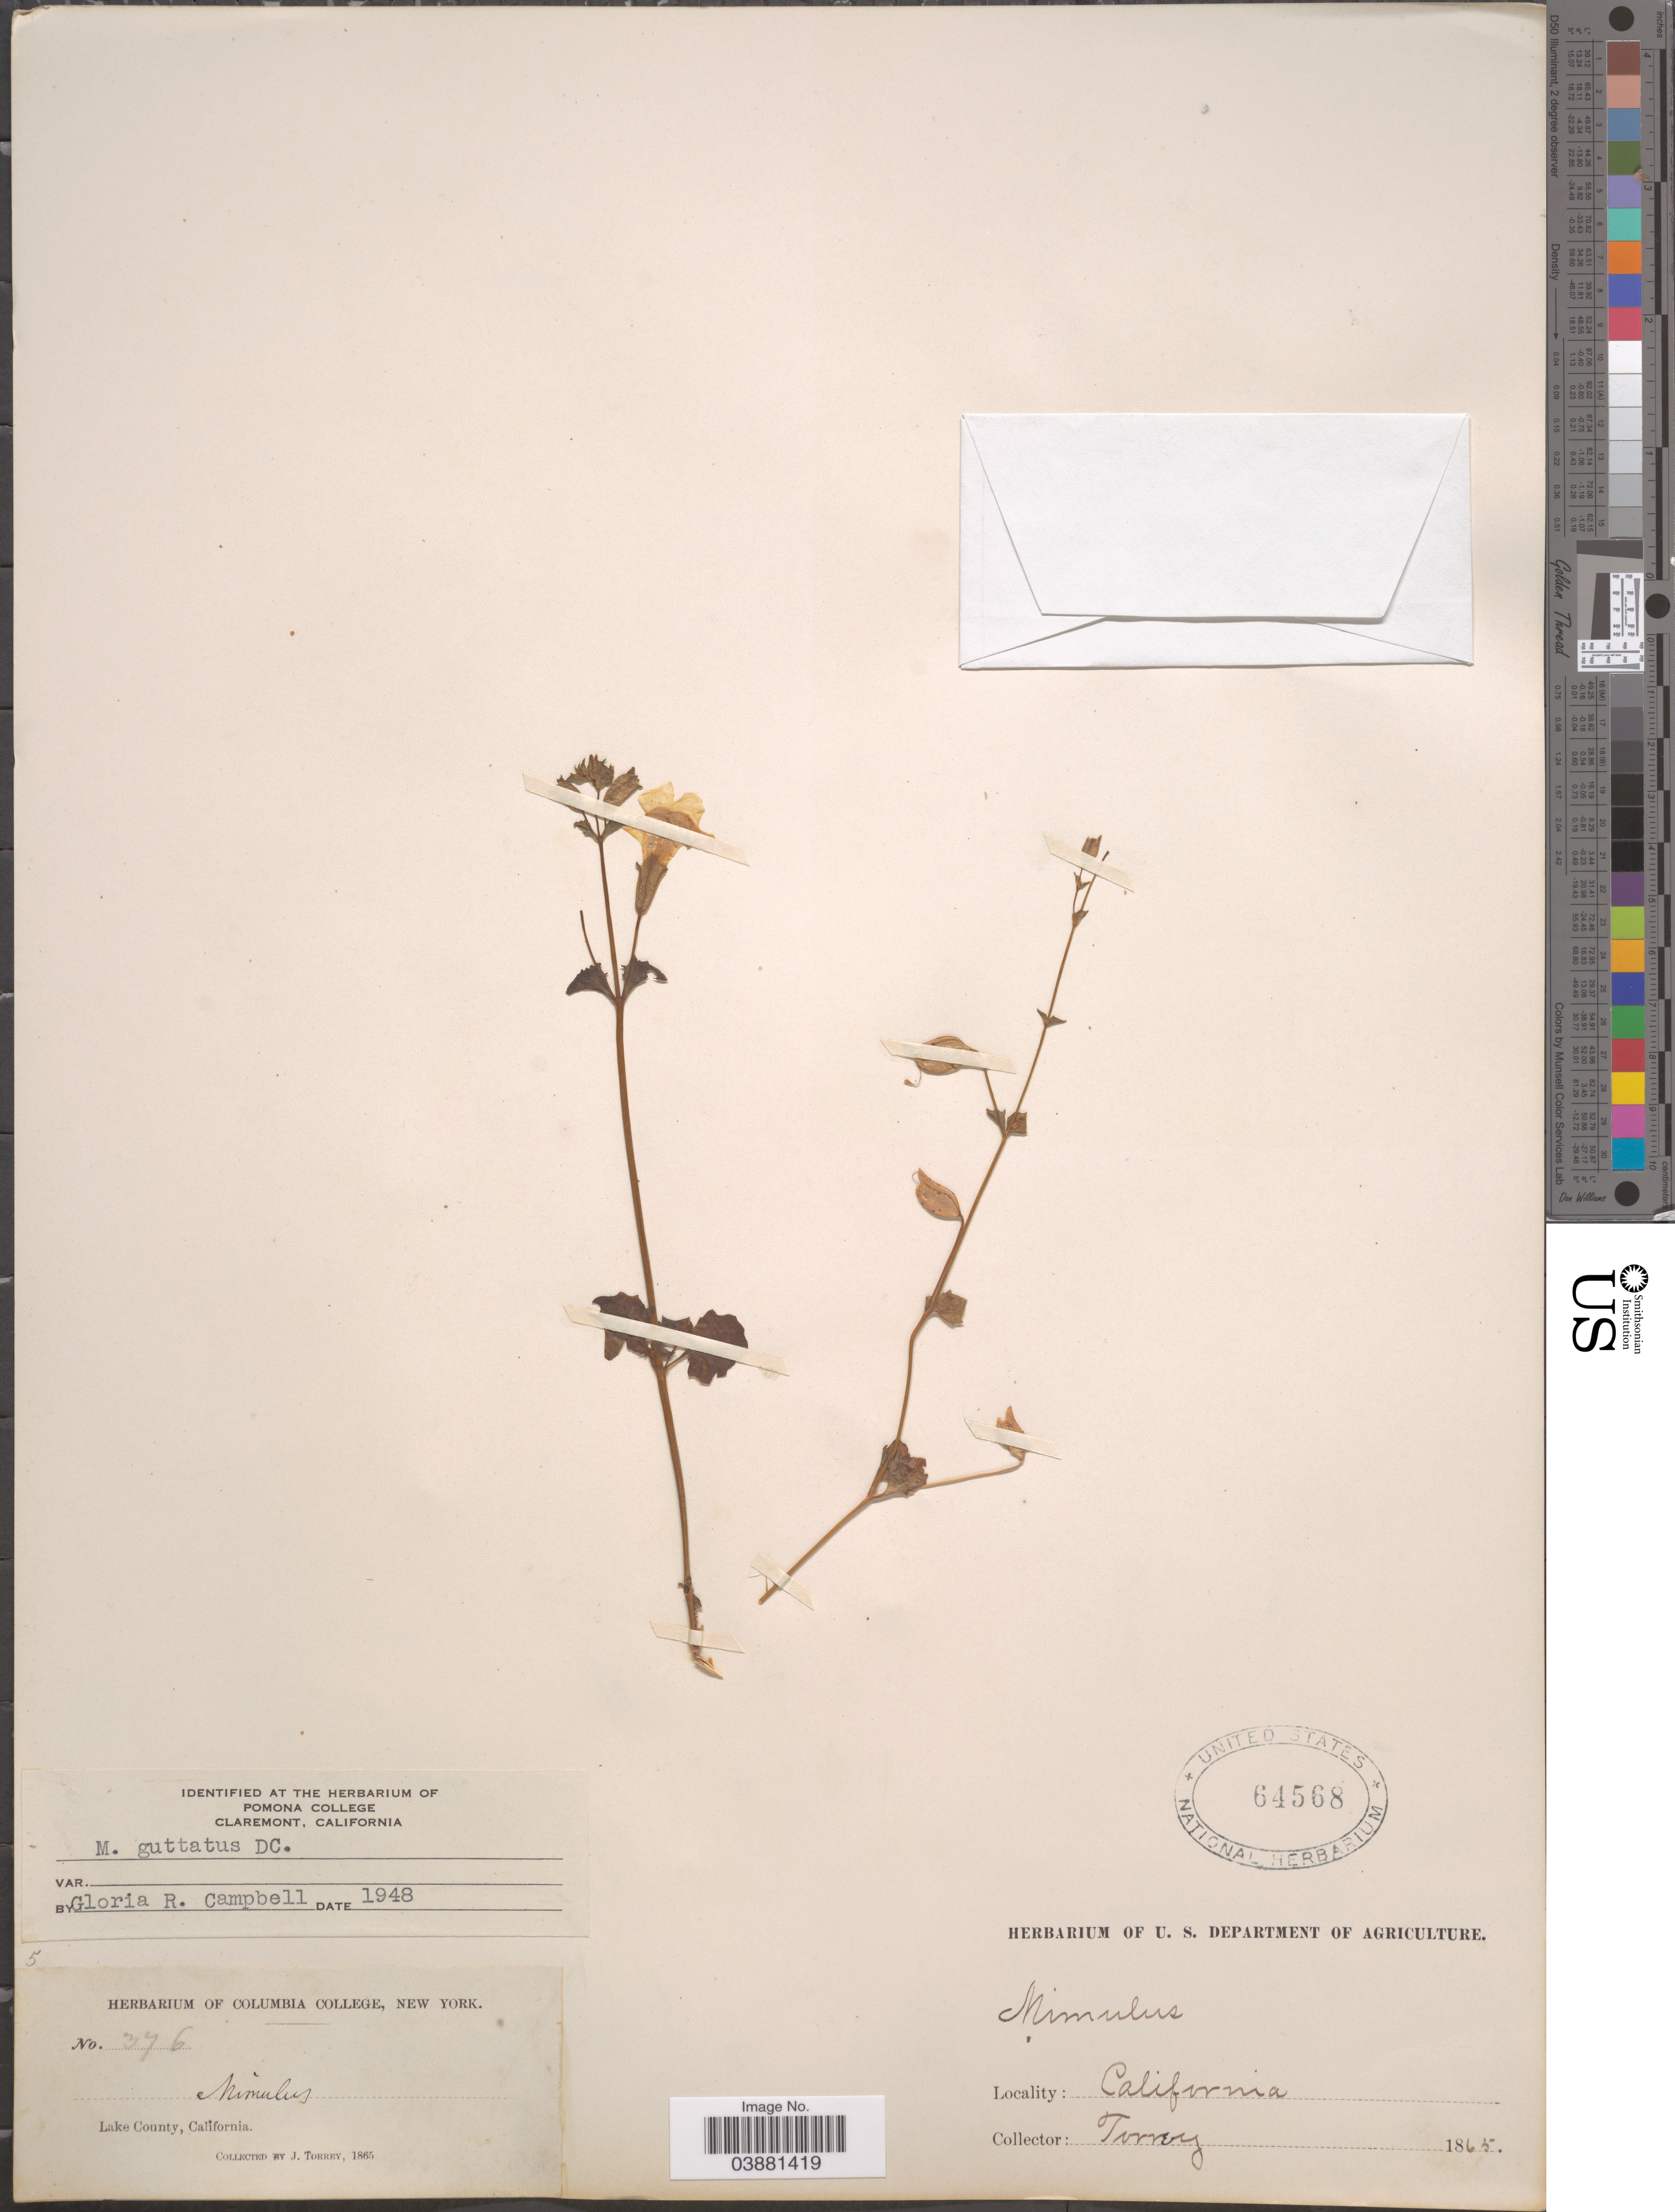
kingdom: Plantae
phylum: Tracheophyta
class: Magnoliopsida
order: Lamiales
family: Phrymaceae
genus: Mimulus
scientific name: Mimulus guttatus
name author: DC.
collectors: J. Torrey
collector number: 376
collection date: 1865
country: United States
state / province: California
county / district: Lake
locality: Lake County.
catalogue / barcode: US 64568